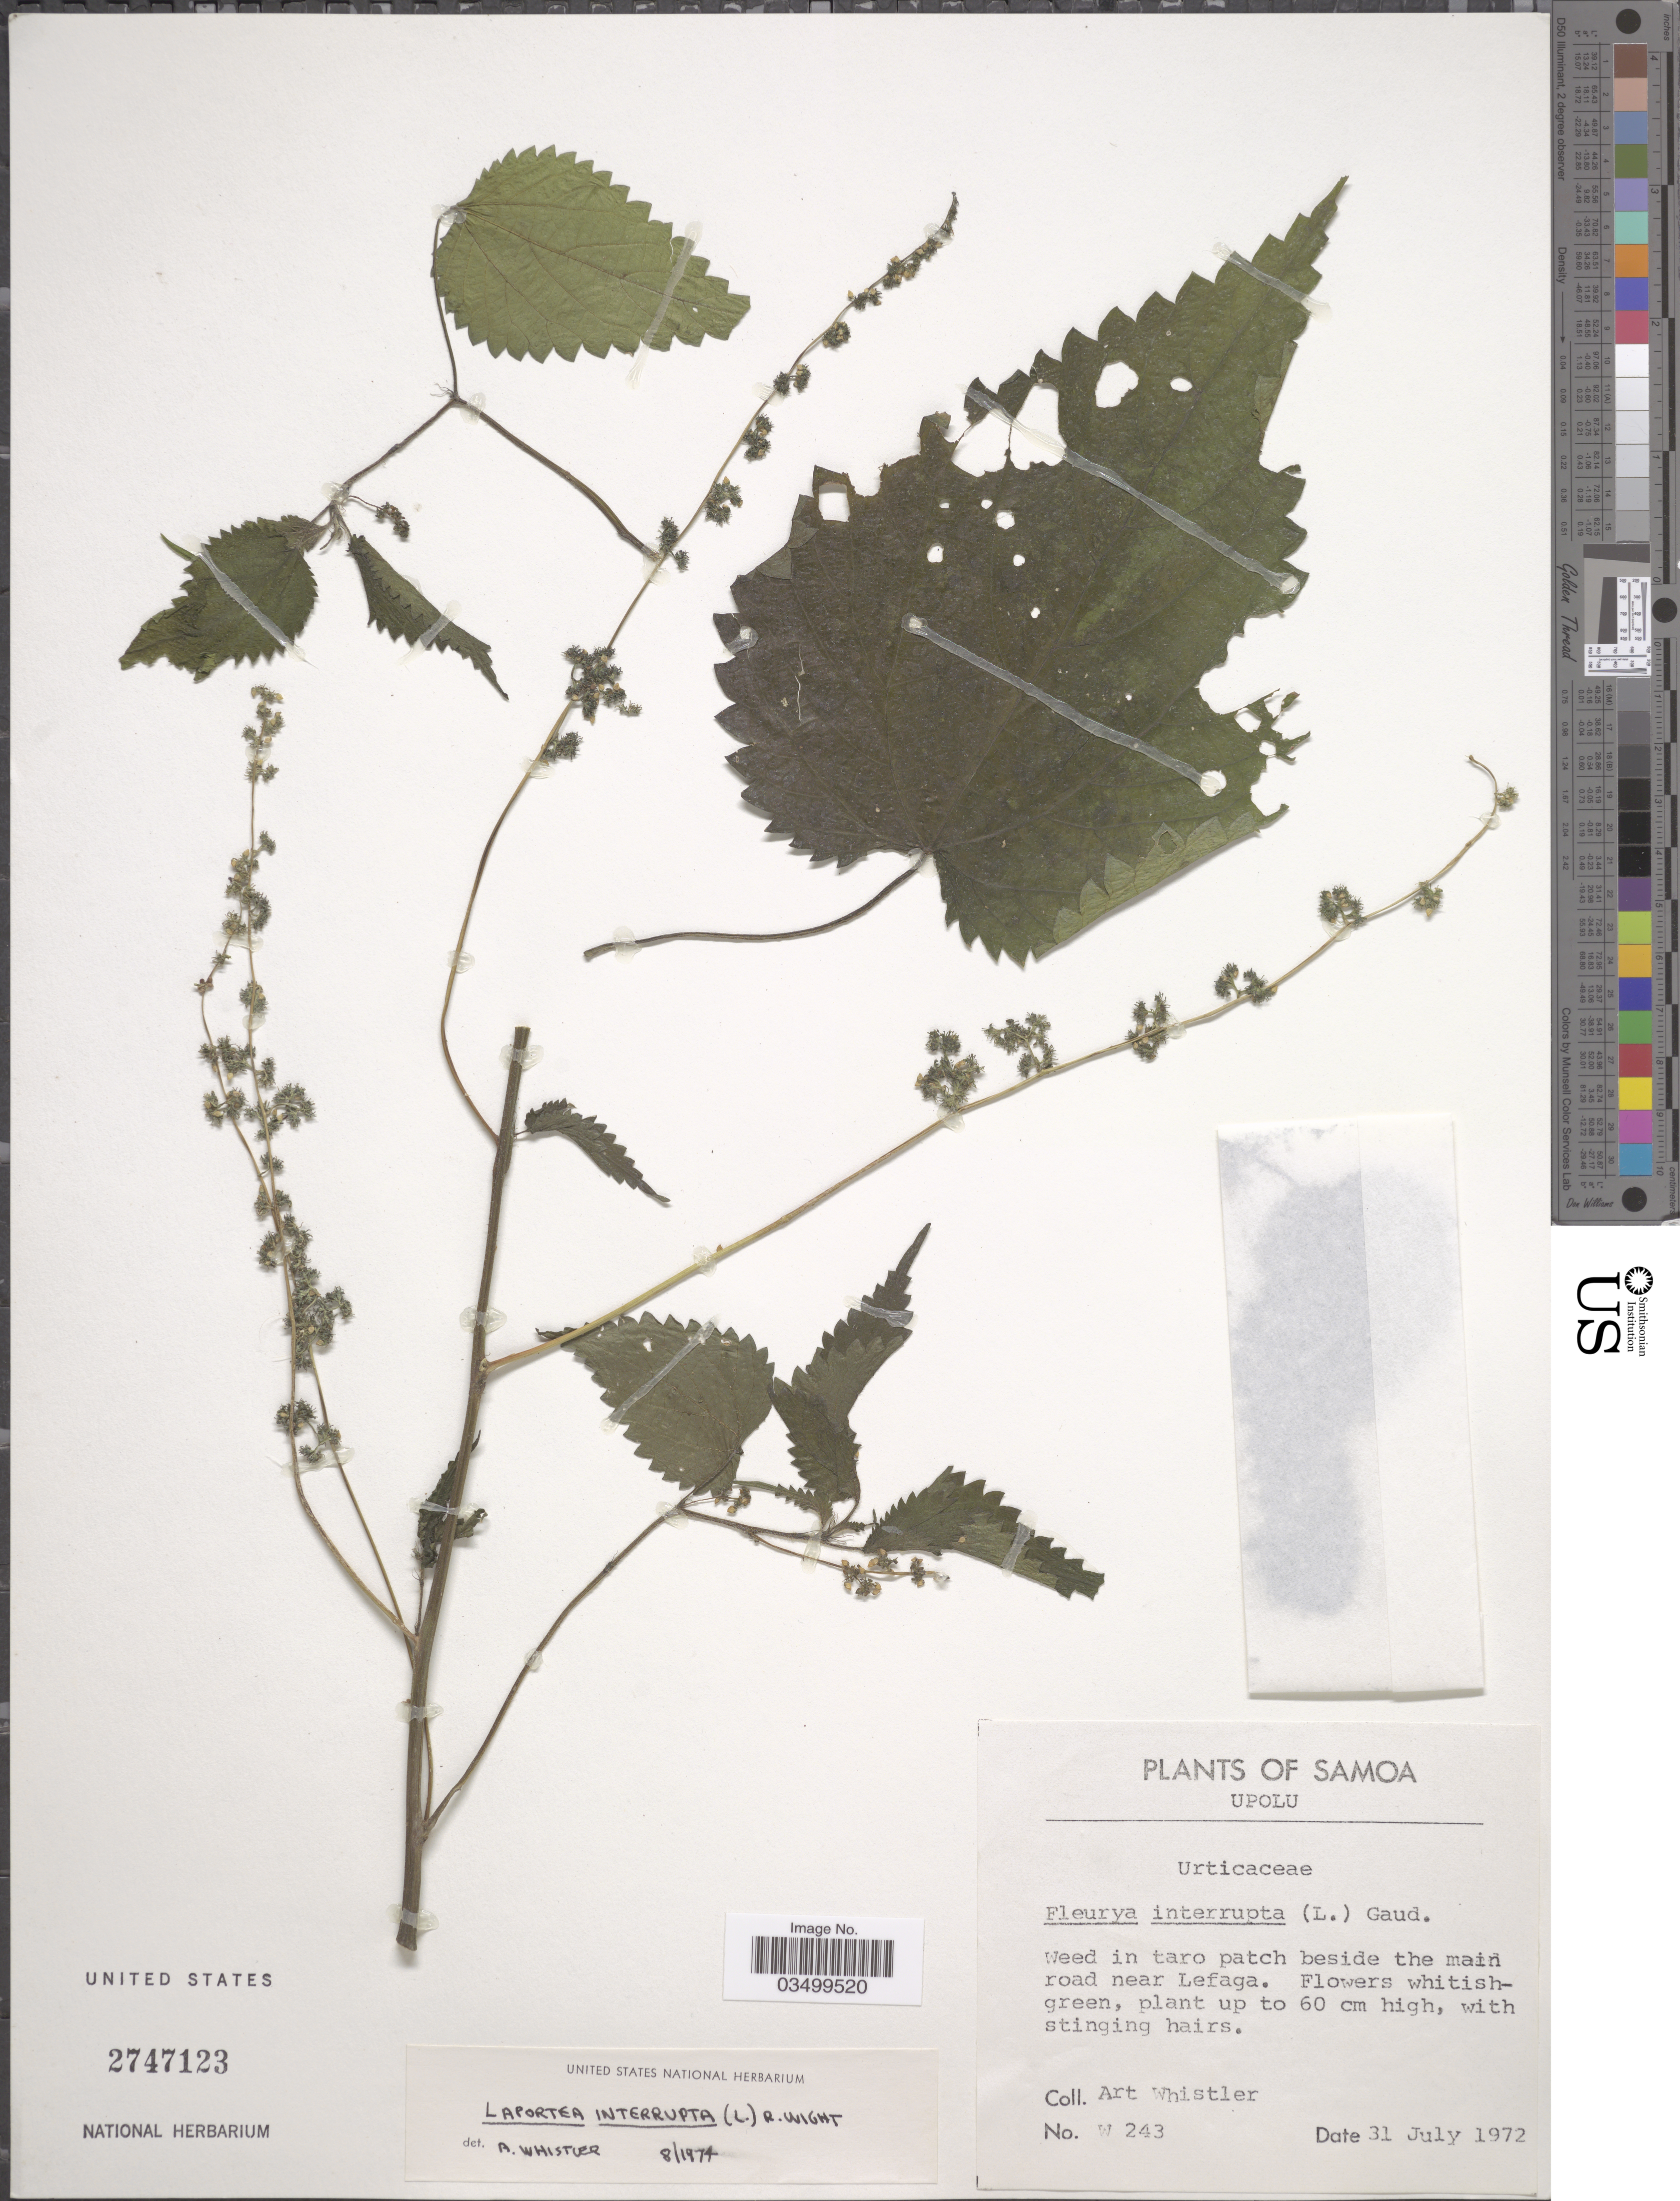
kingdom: Plantae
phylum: Tracheophyta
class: Magnoliopsida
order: Rosales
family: Urticaceae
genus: Laportea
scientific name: Laportea interrupta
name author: (L.) Chew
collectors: A. Whistler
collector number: W 243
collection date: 1972-07-31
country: Samoa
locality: Samoa. Upolu.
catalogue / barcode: US 2747123